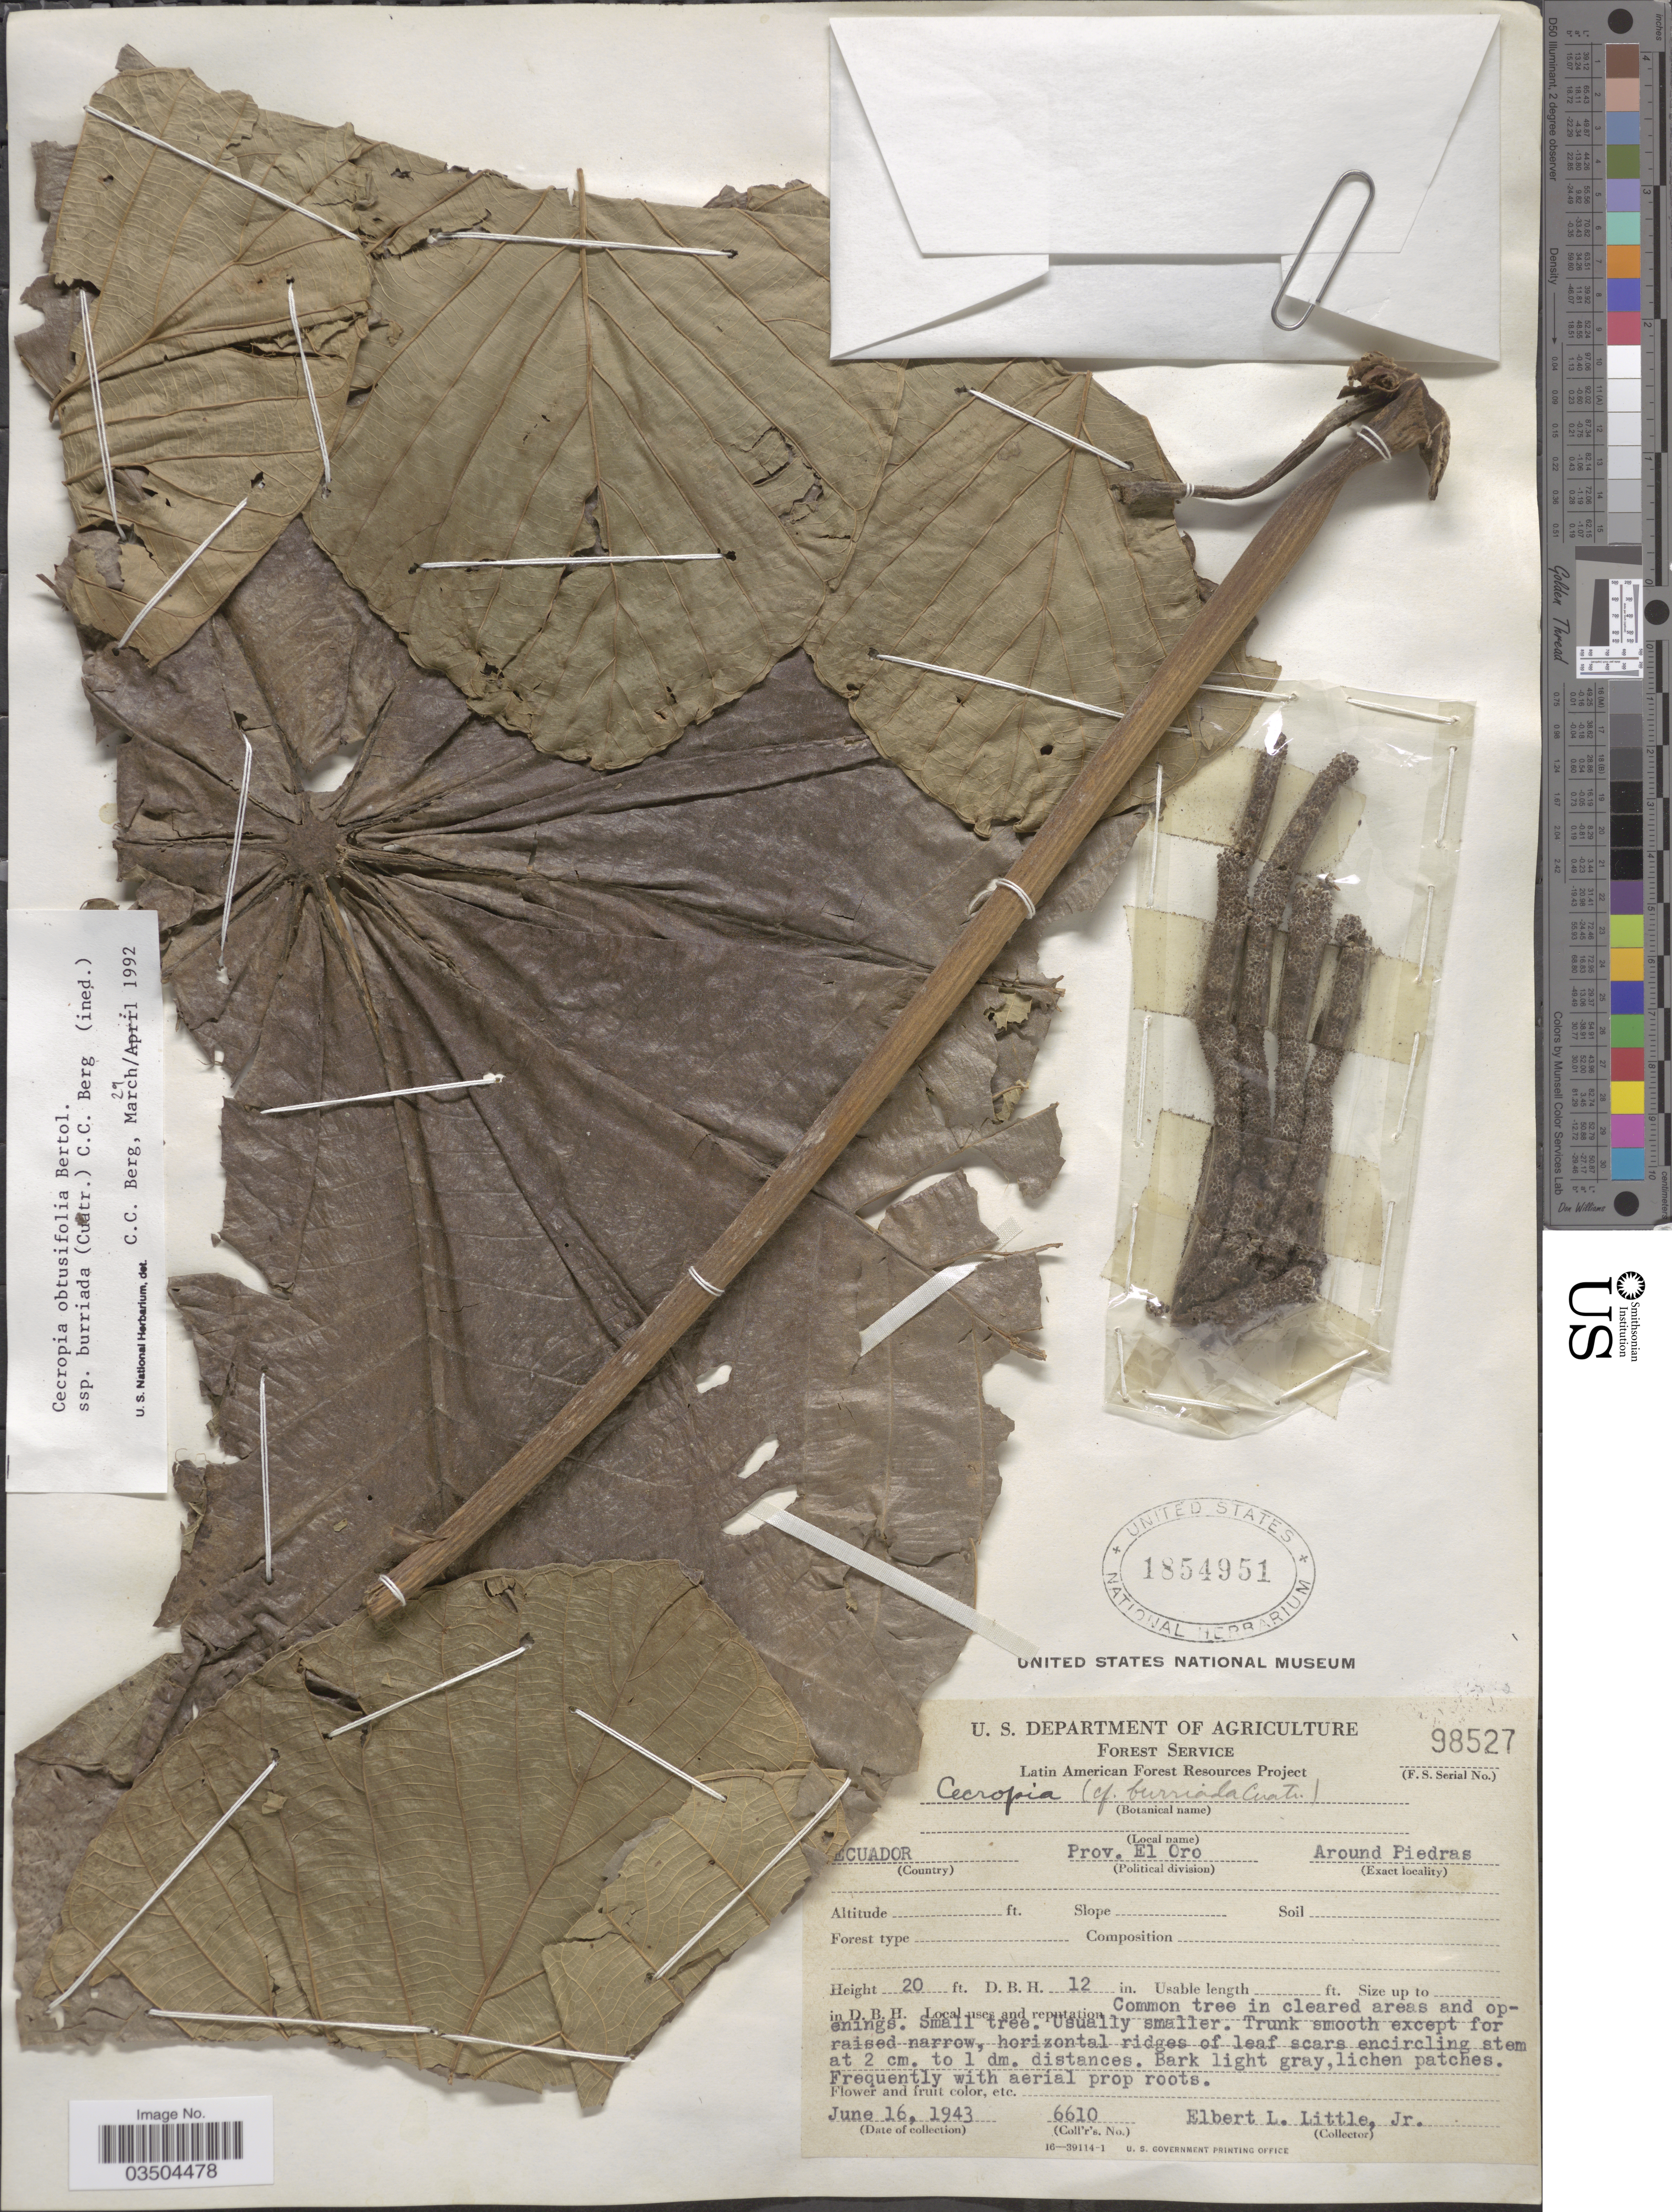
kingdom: Plantae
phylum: Tracheophyta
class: Magnoliopsida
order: Rosales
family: Urticaceae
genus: Cecropia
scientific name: Cecropia obtusifolia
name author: Bertol.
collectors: E. L. Little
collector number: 6610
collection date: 1943-06-16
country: Ecuador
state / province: El Oro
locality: Around Piedras.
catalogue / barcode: US 1854951